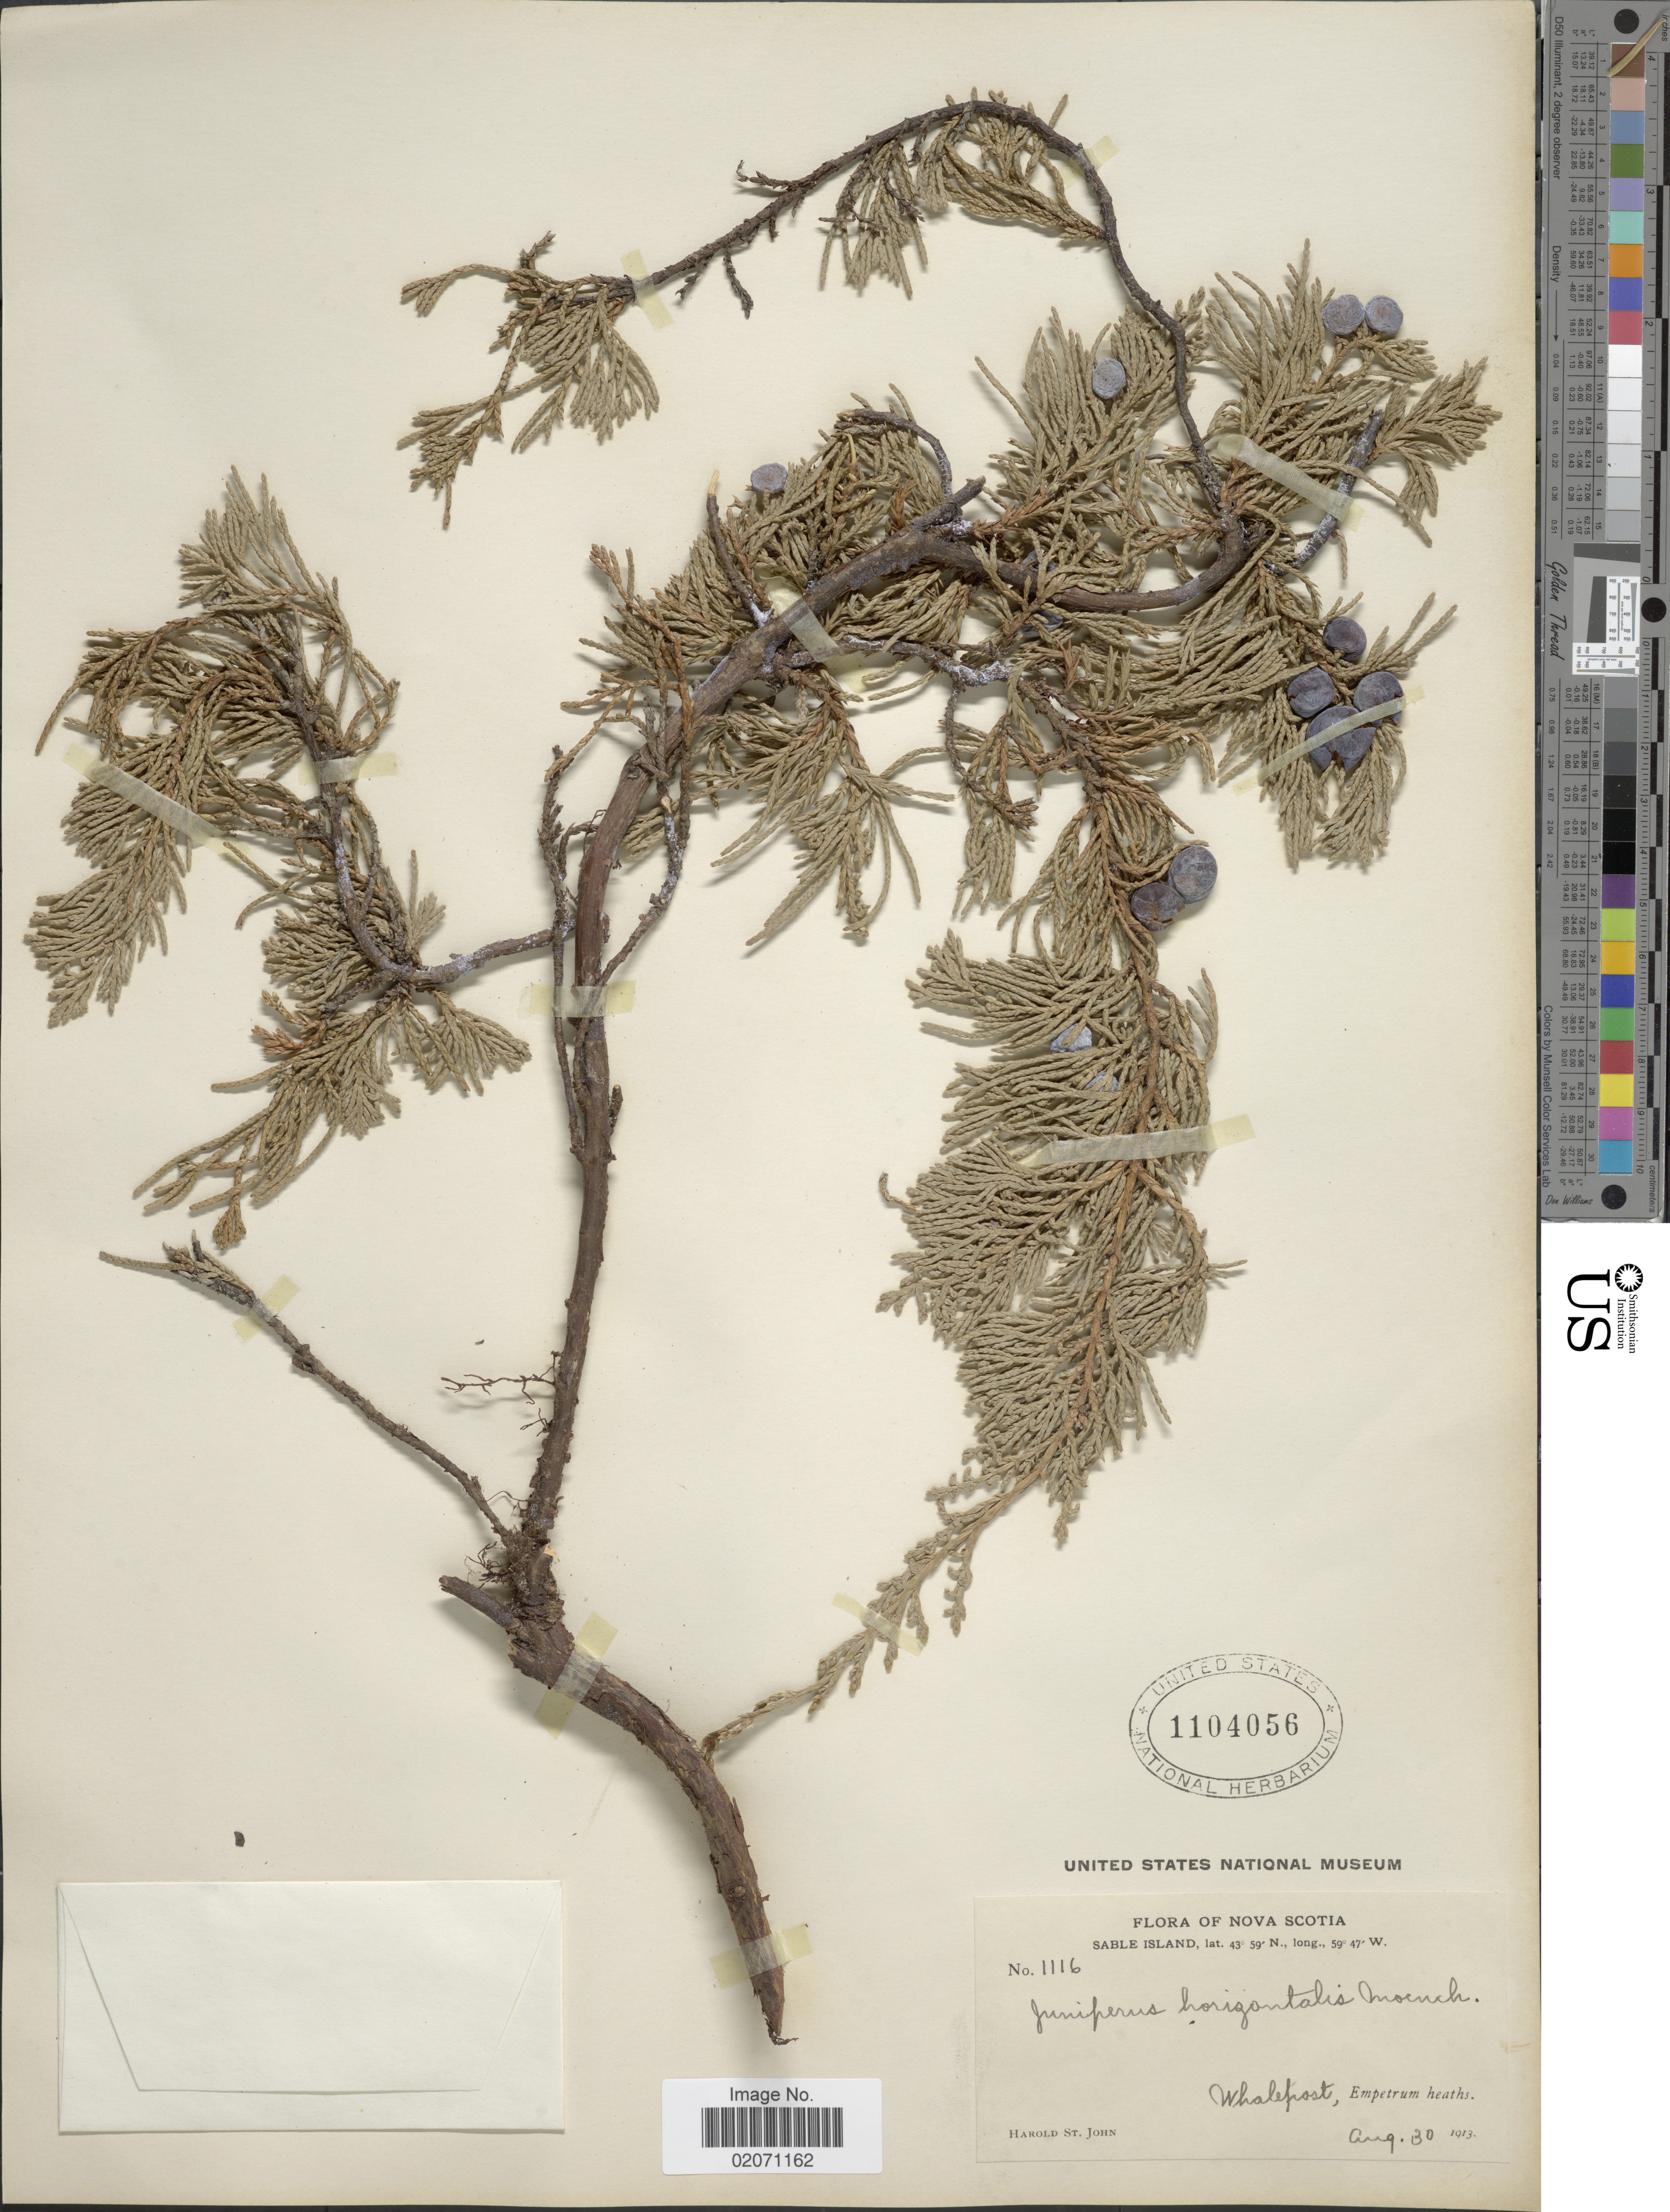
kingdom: Plantae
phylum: Tracheophyta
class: Pinopsida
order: Pinales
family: Cupressaceae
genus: Juniperus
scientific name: Juniperus horizontalis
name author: Moench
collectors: H. St. John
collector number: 1116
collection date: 1913-08-30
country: Canada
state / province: Nova Scotia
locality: Sable Island, Whalepost, Empetrum heaths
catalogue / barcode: US 1104056